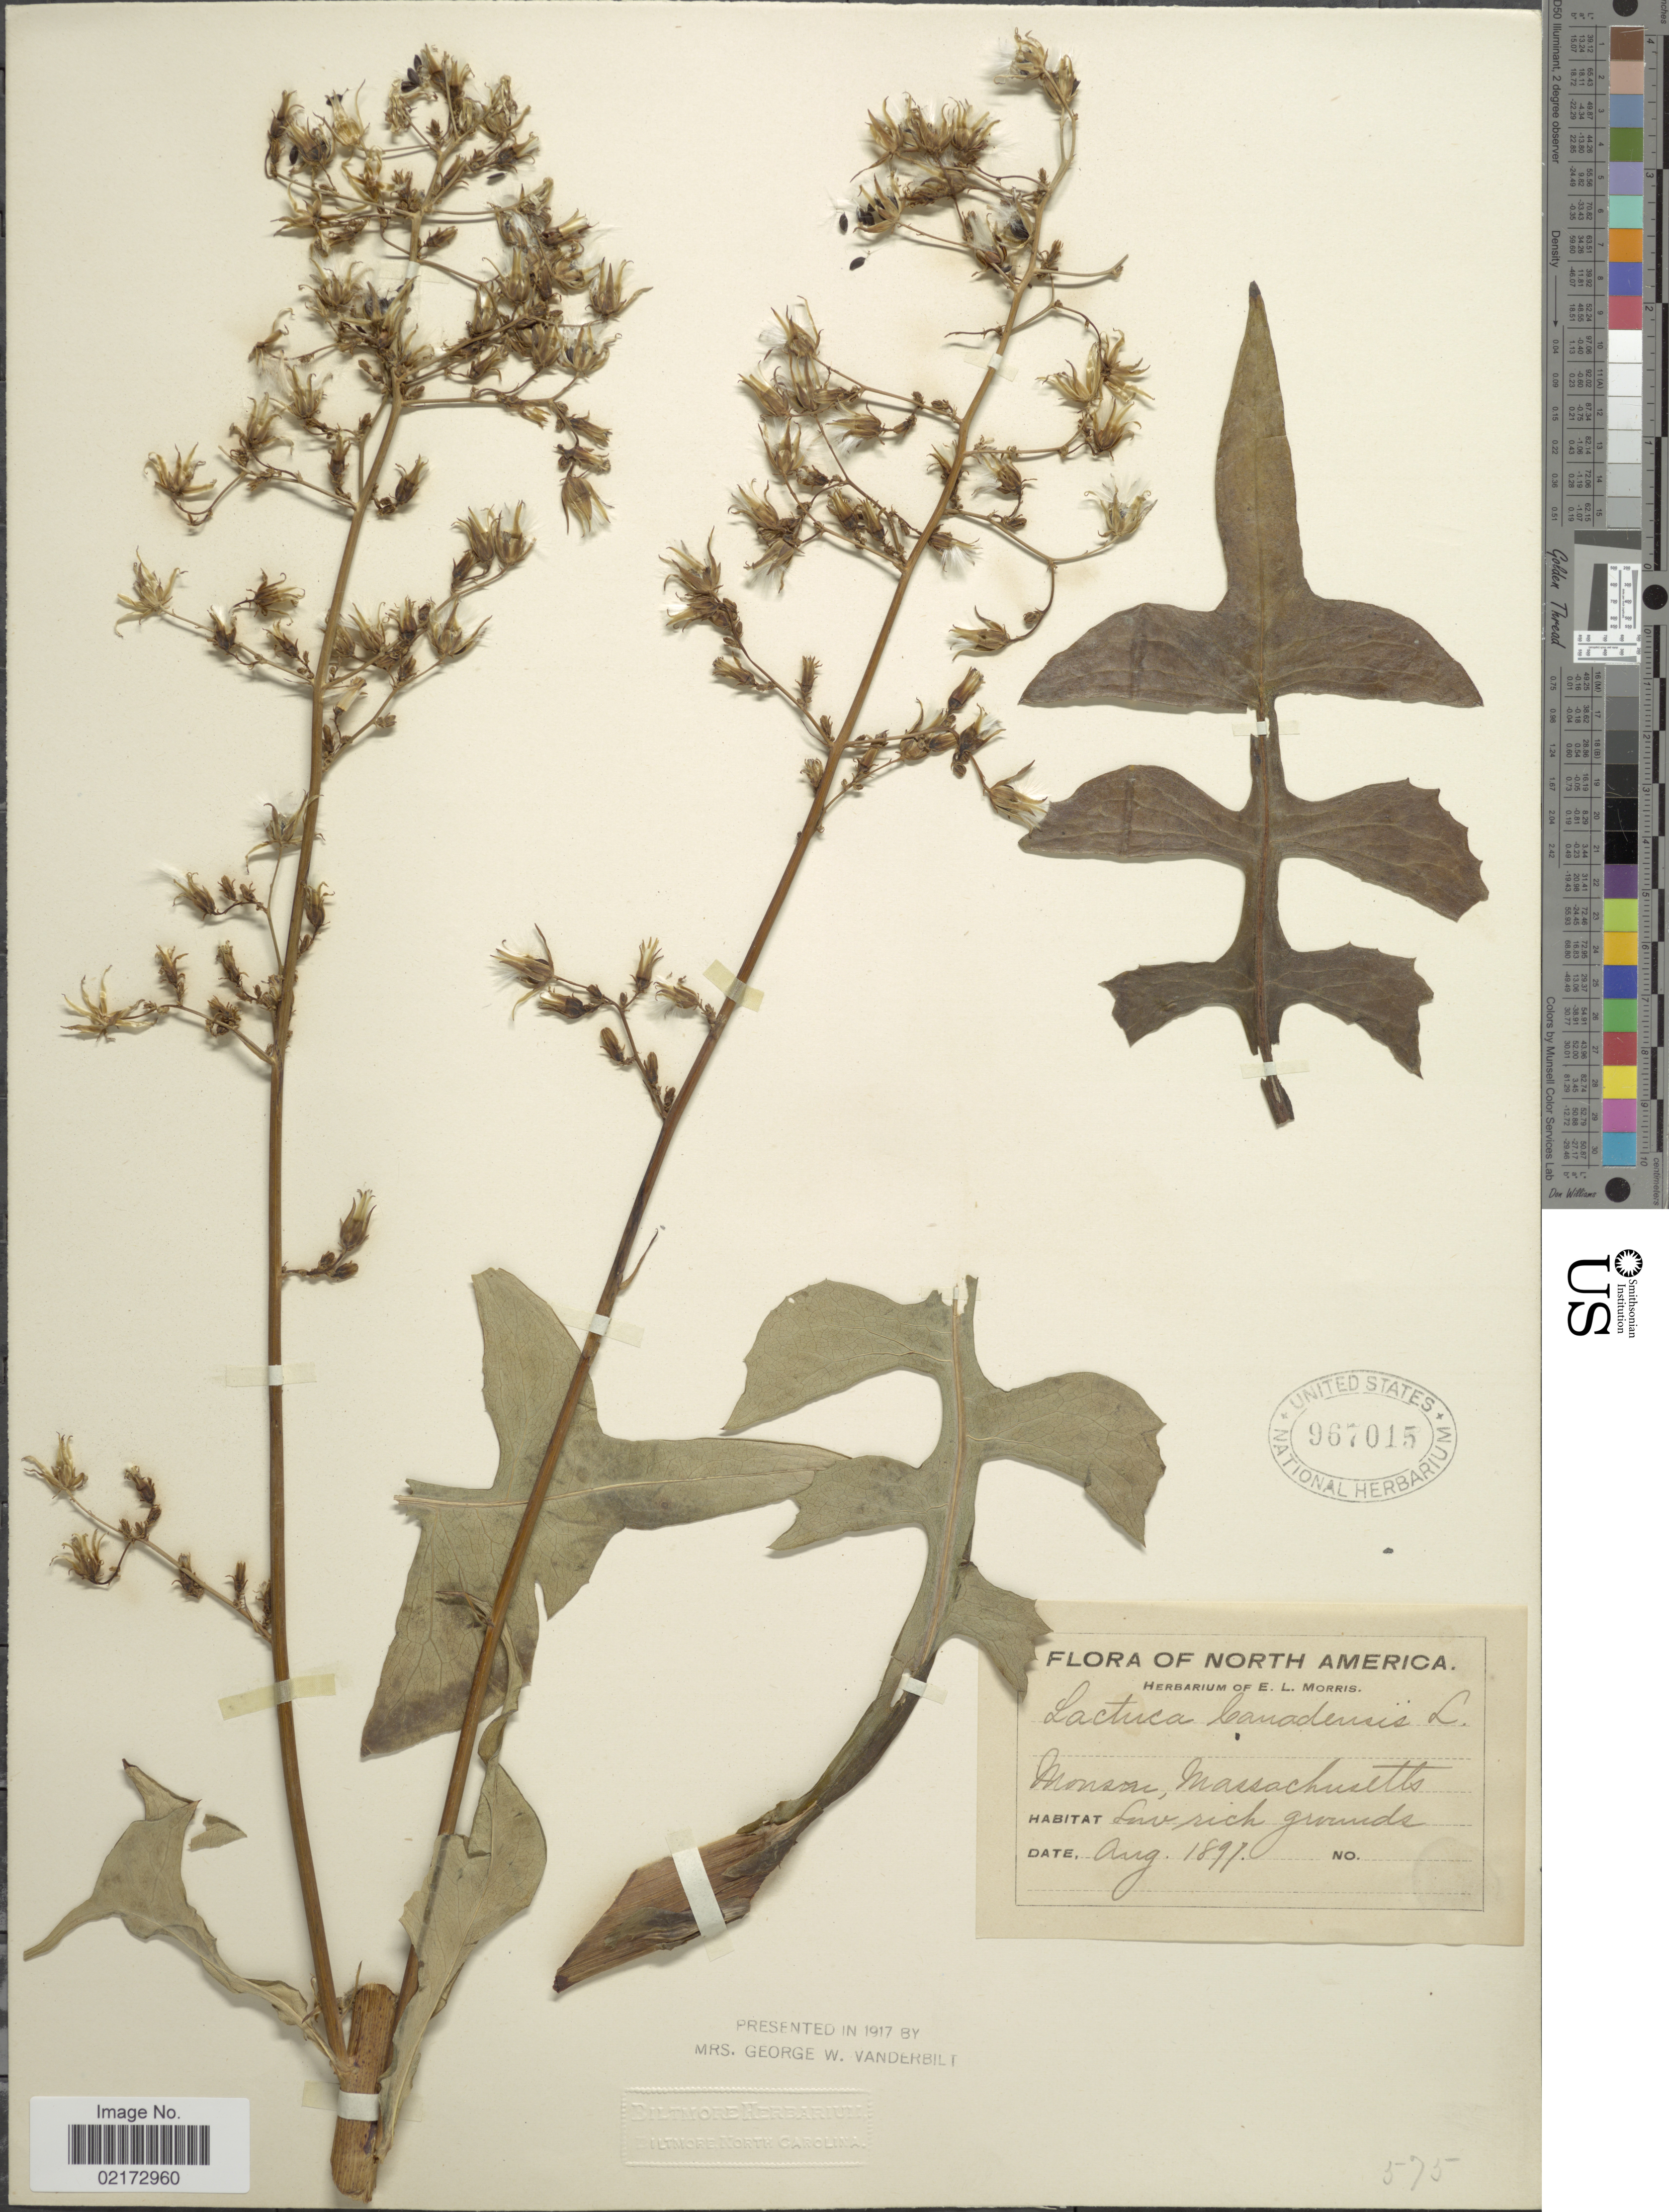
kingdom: Plantae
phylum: Tracheophyta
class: Magnoliopsida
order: Asterales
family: Asteraceae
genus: Lactuca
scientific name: Lactuca canadensis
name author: L.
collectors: ex herb. E.L. Morris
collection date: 1897-08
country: United States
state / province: Massachusetts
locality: Monson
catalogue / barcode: US 967015